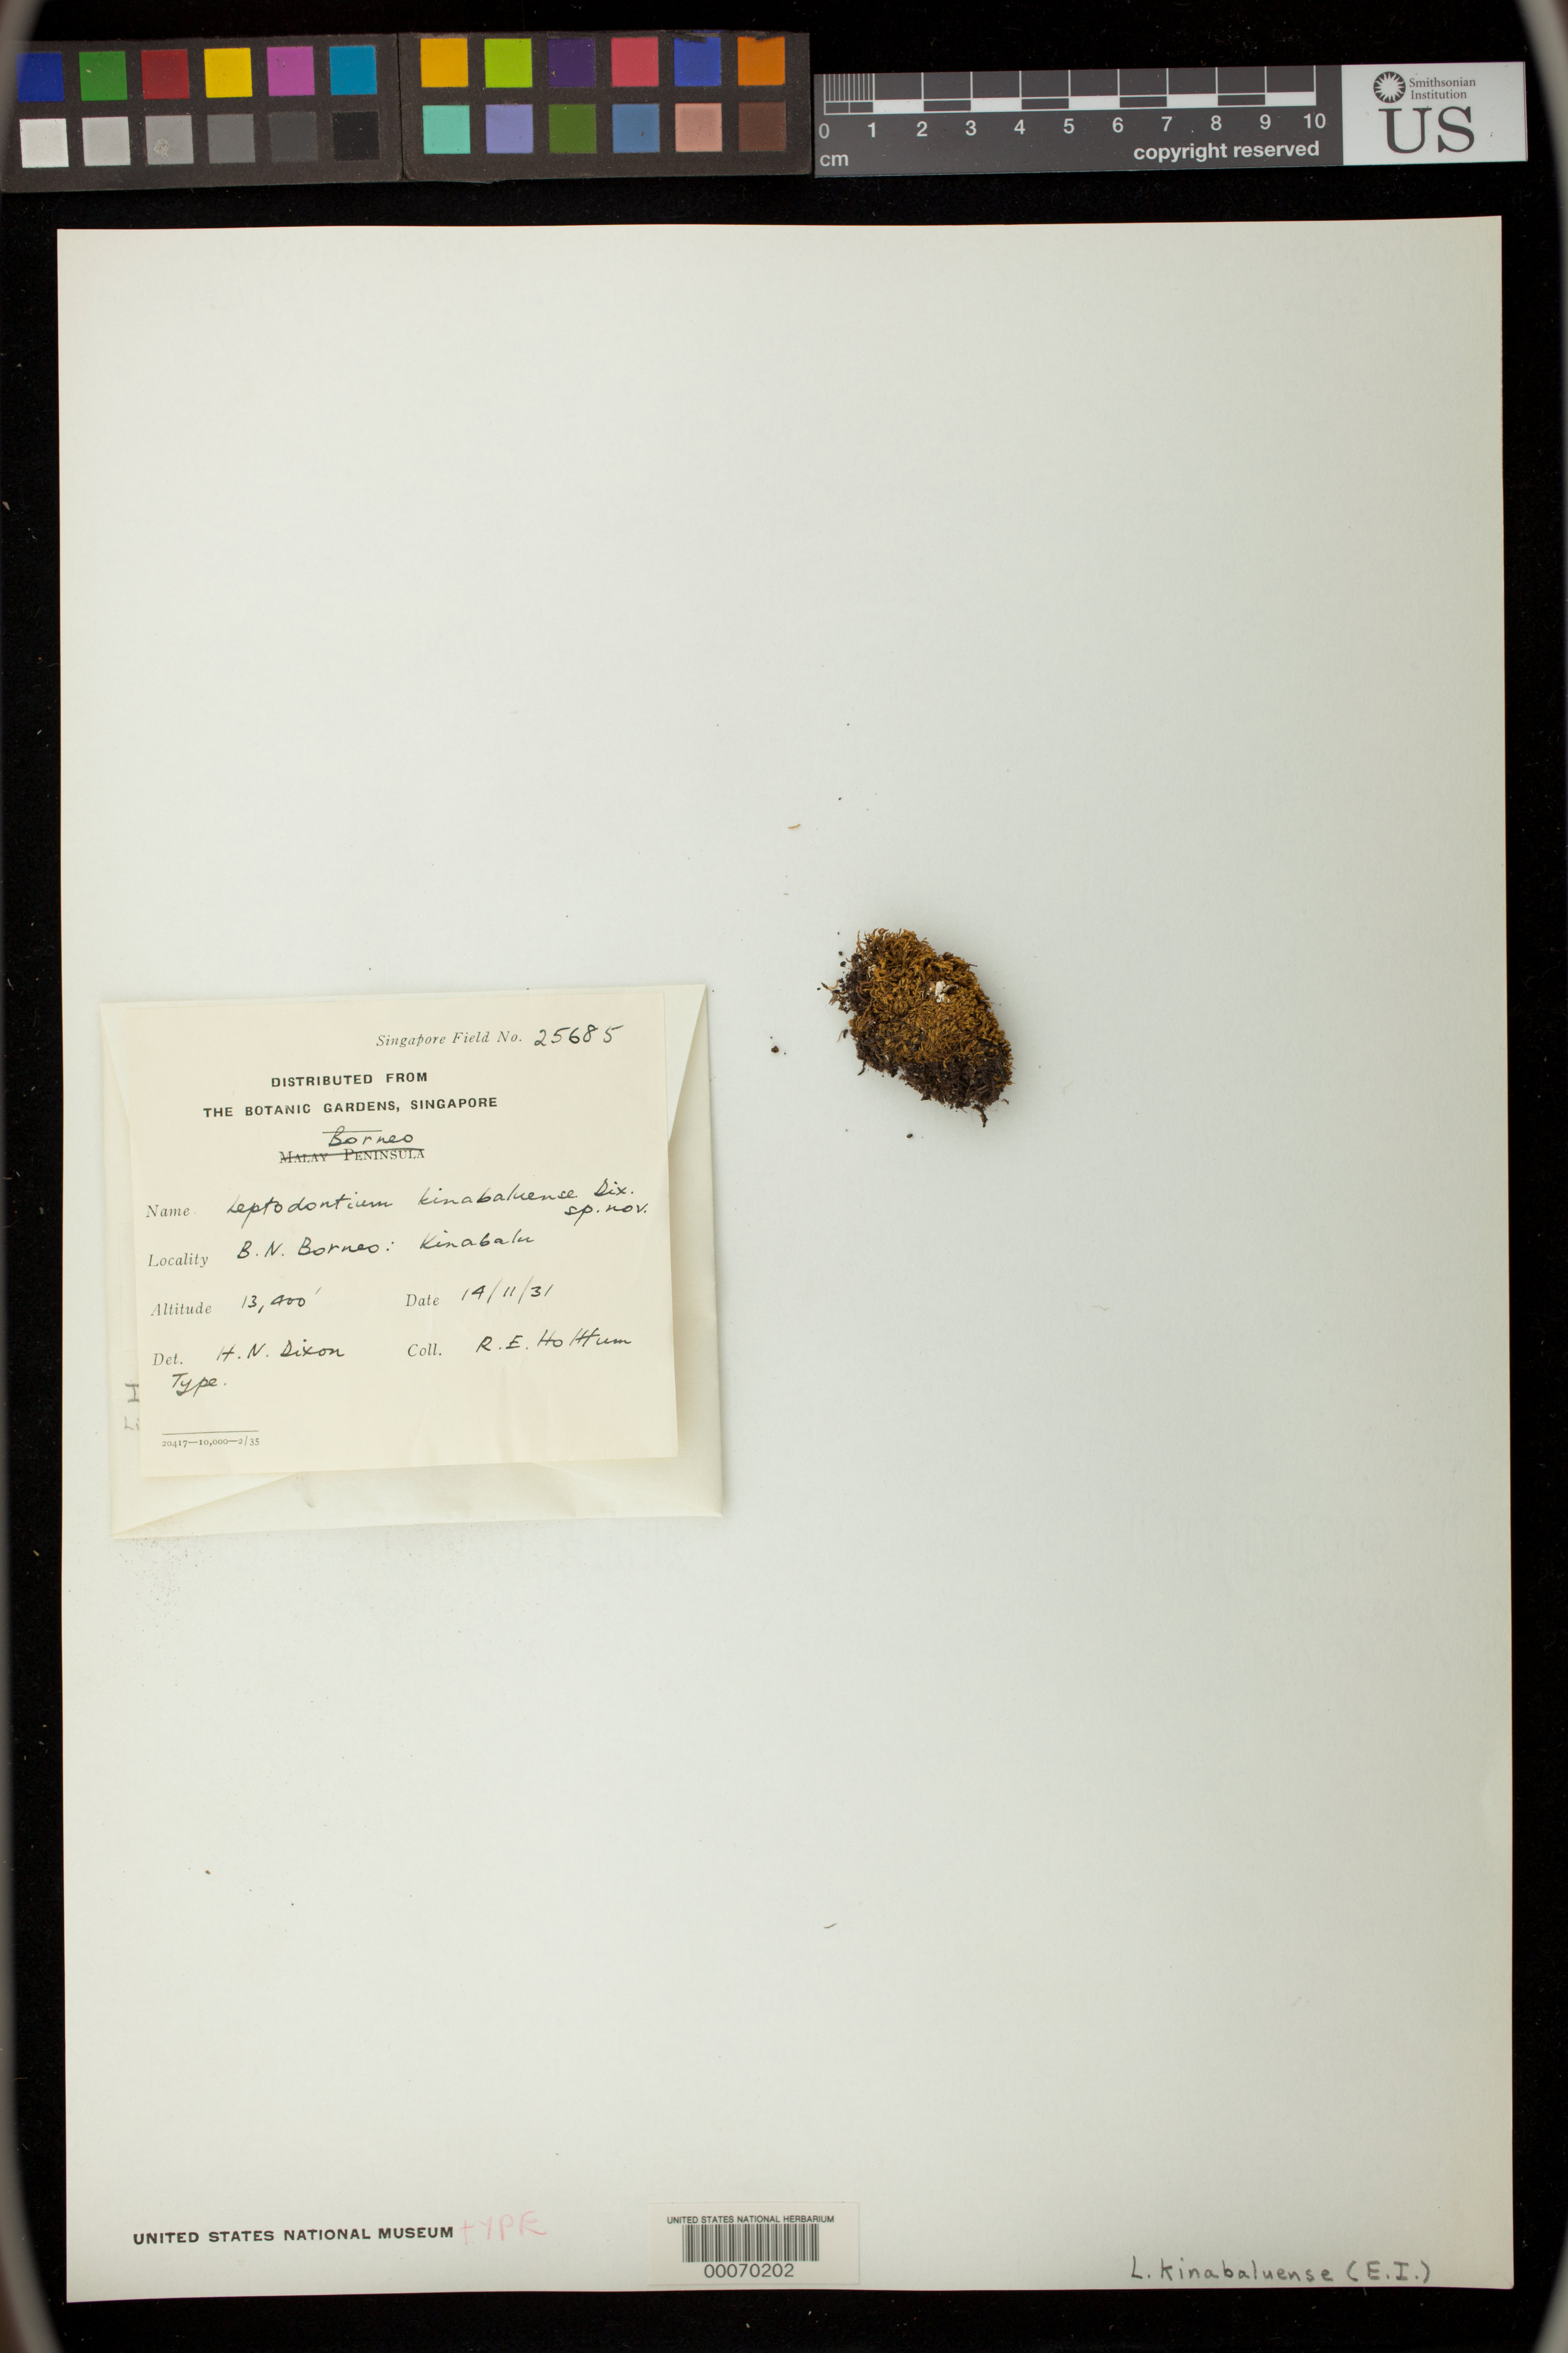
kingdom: Plantae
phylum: Bryophyta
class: Bryopsida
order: Pottiales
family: Pottiaceae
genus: Leptodontium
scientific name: Leptodontium kinabaluense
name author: Dixon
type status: Isotype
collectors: R. E. Holttum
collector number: Singapore Field #25685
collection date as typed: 14 Nov 1931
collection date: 1931-11-14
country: Malaysia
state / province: Sabah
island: Borneo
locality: Kinabalu; alt. 13400 ft.